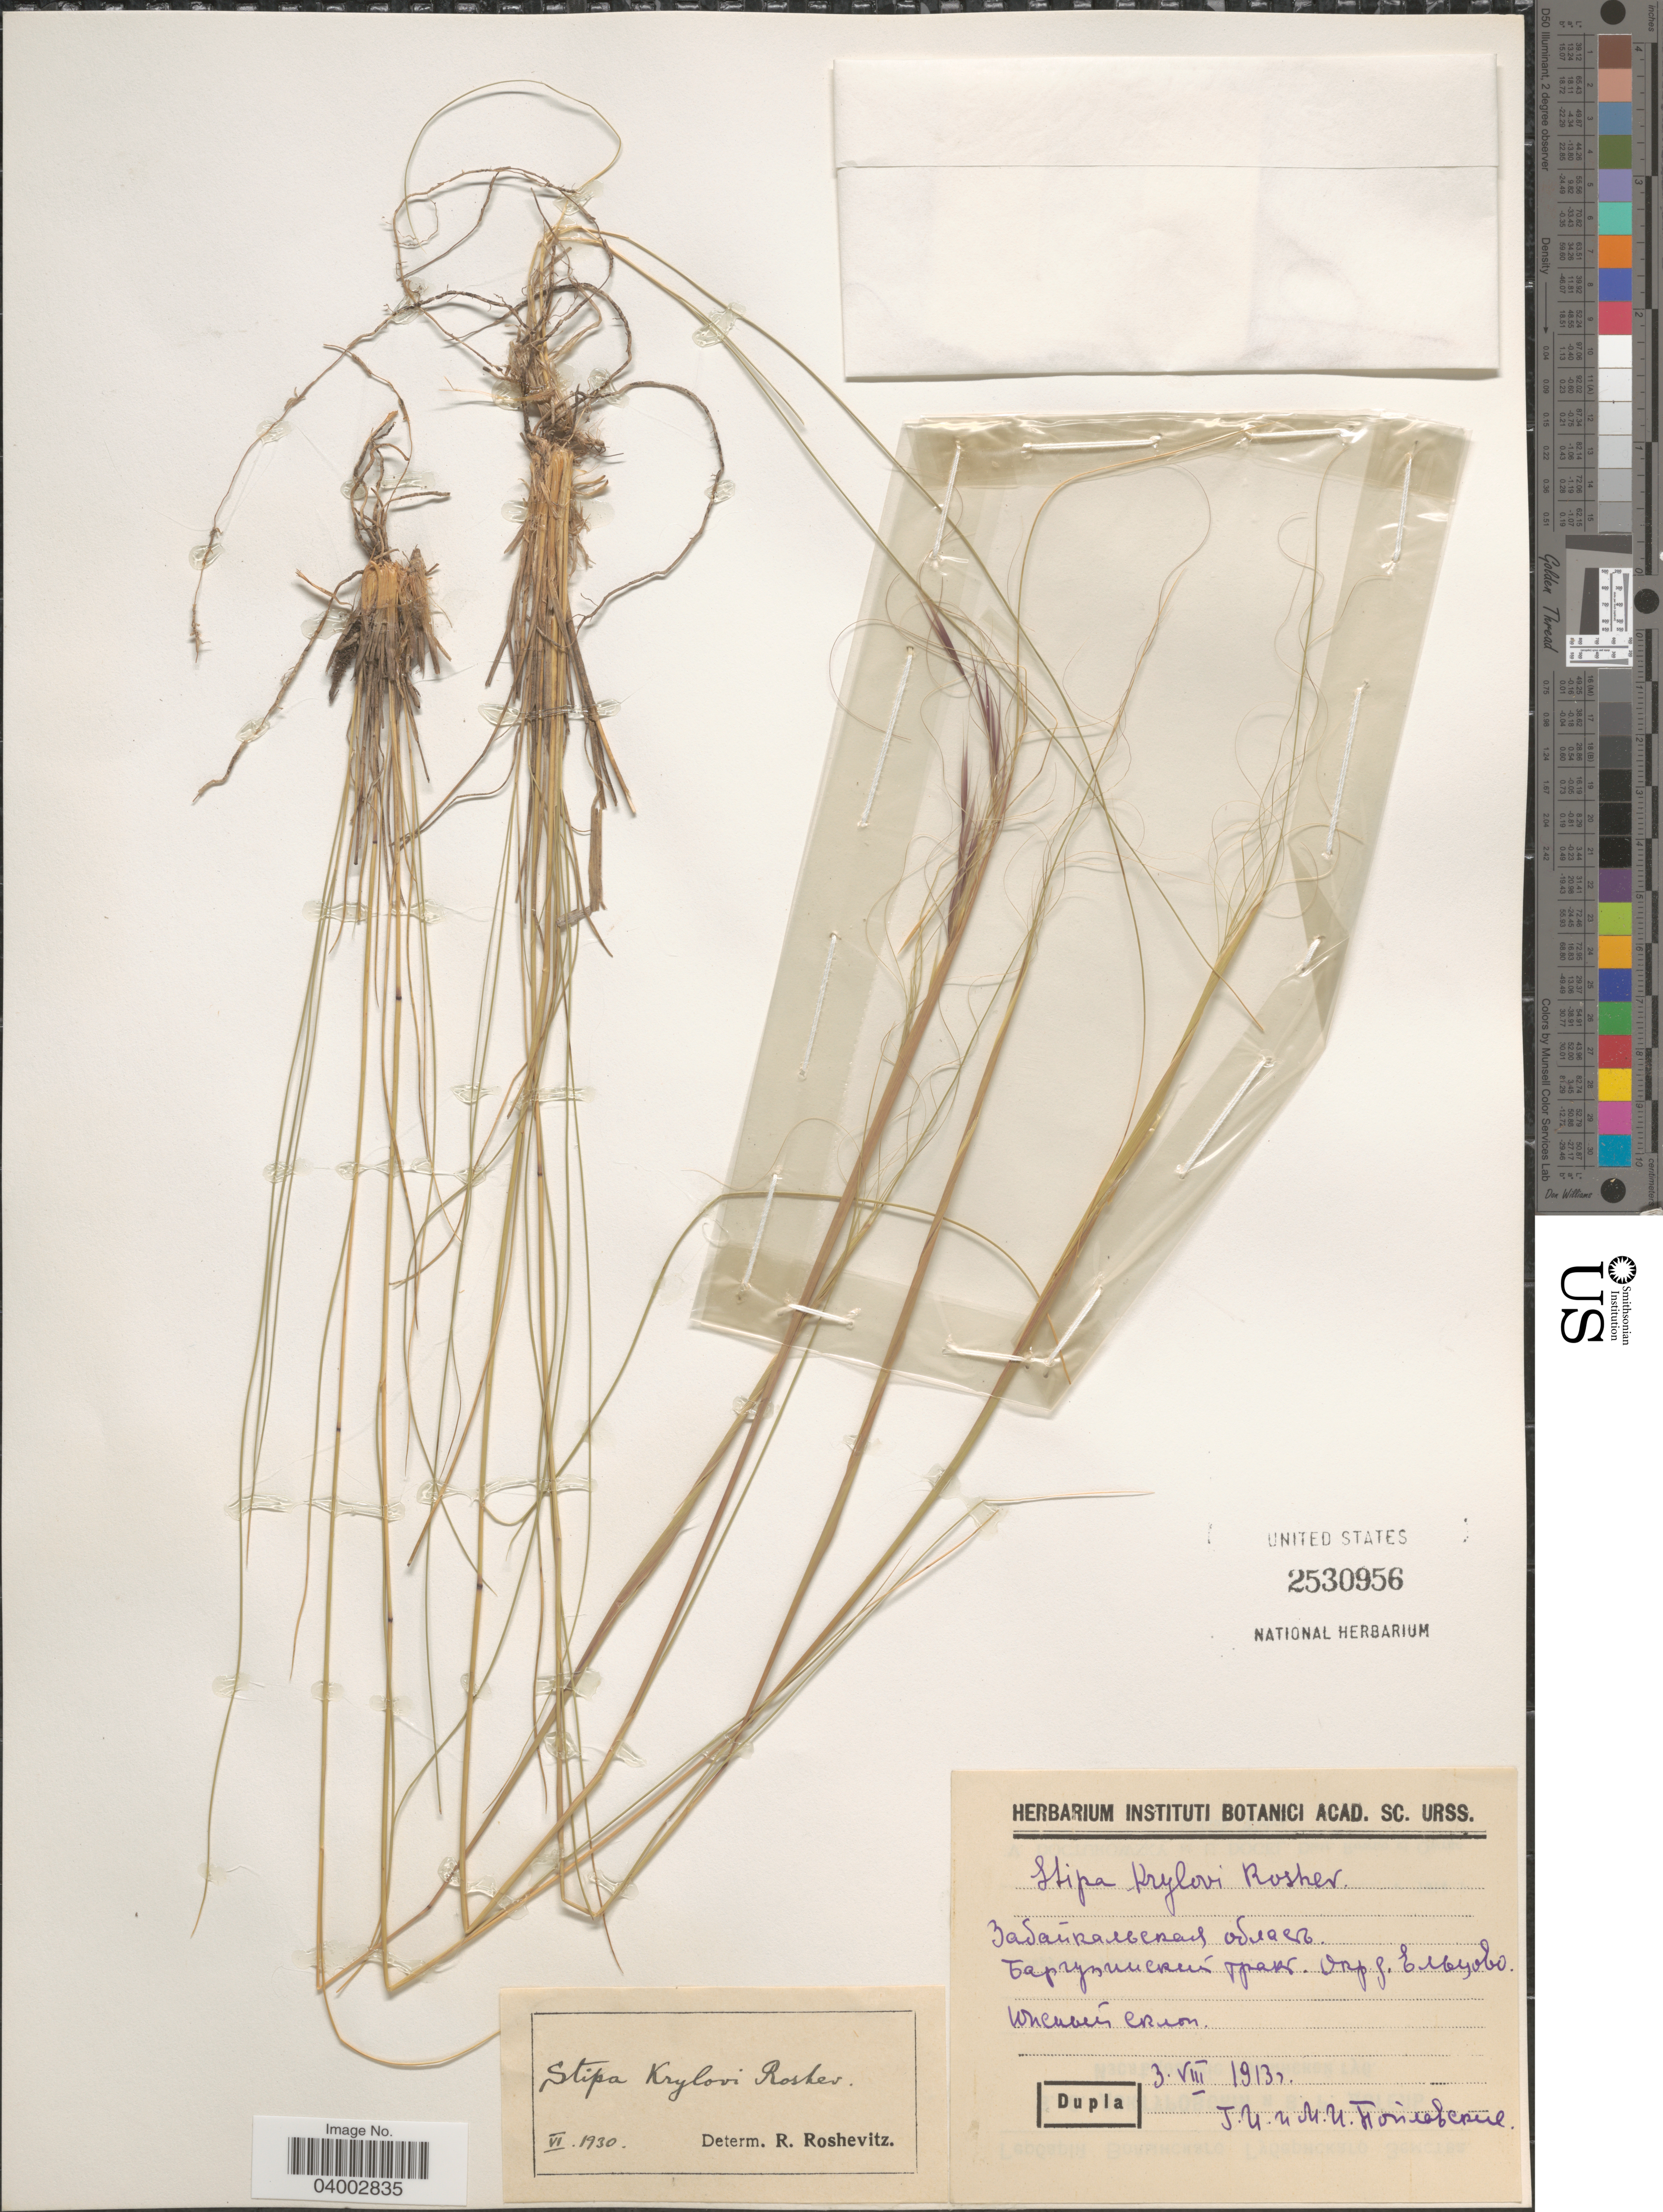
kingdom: Plantae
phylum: Tracheophyta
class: Liliopsida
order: Poales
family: Poaceae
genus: Stipa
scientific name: Stipa krylovii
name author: Roshev.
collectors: G. Poplavskiy & M. Poplavskiy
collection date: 1913-08-03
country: Russian Federation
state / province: Buryatia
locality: Barguzinskiy Trakt, vicinity of village Eltsovo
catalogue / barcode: US 2530956